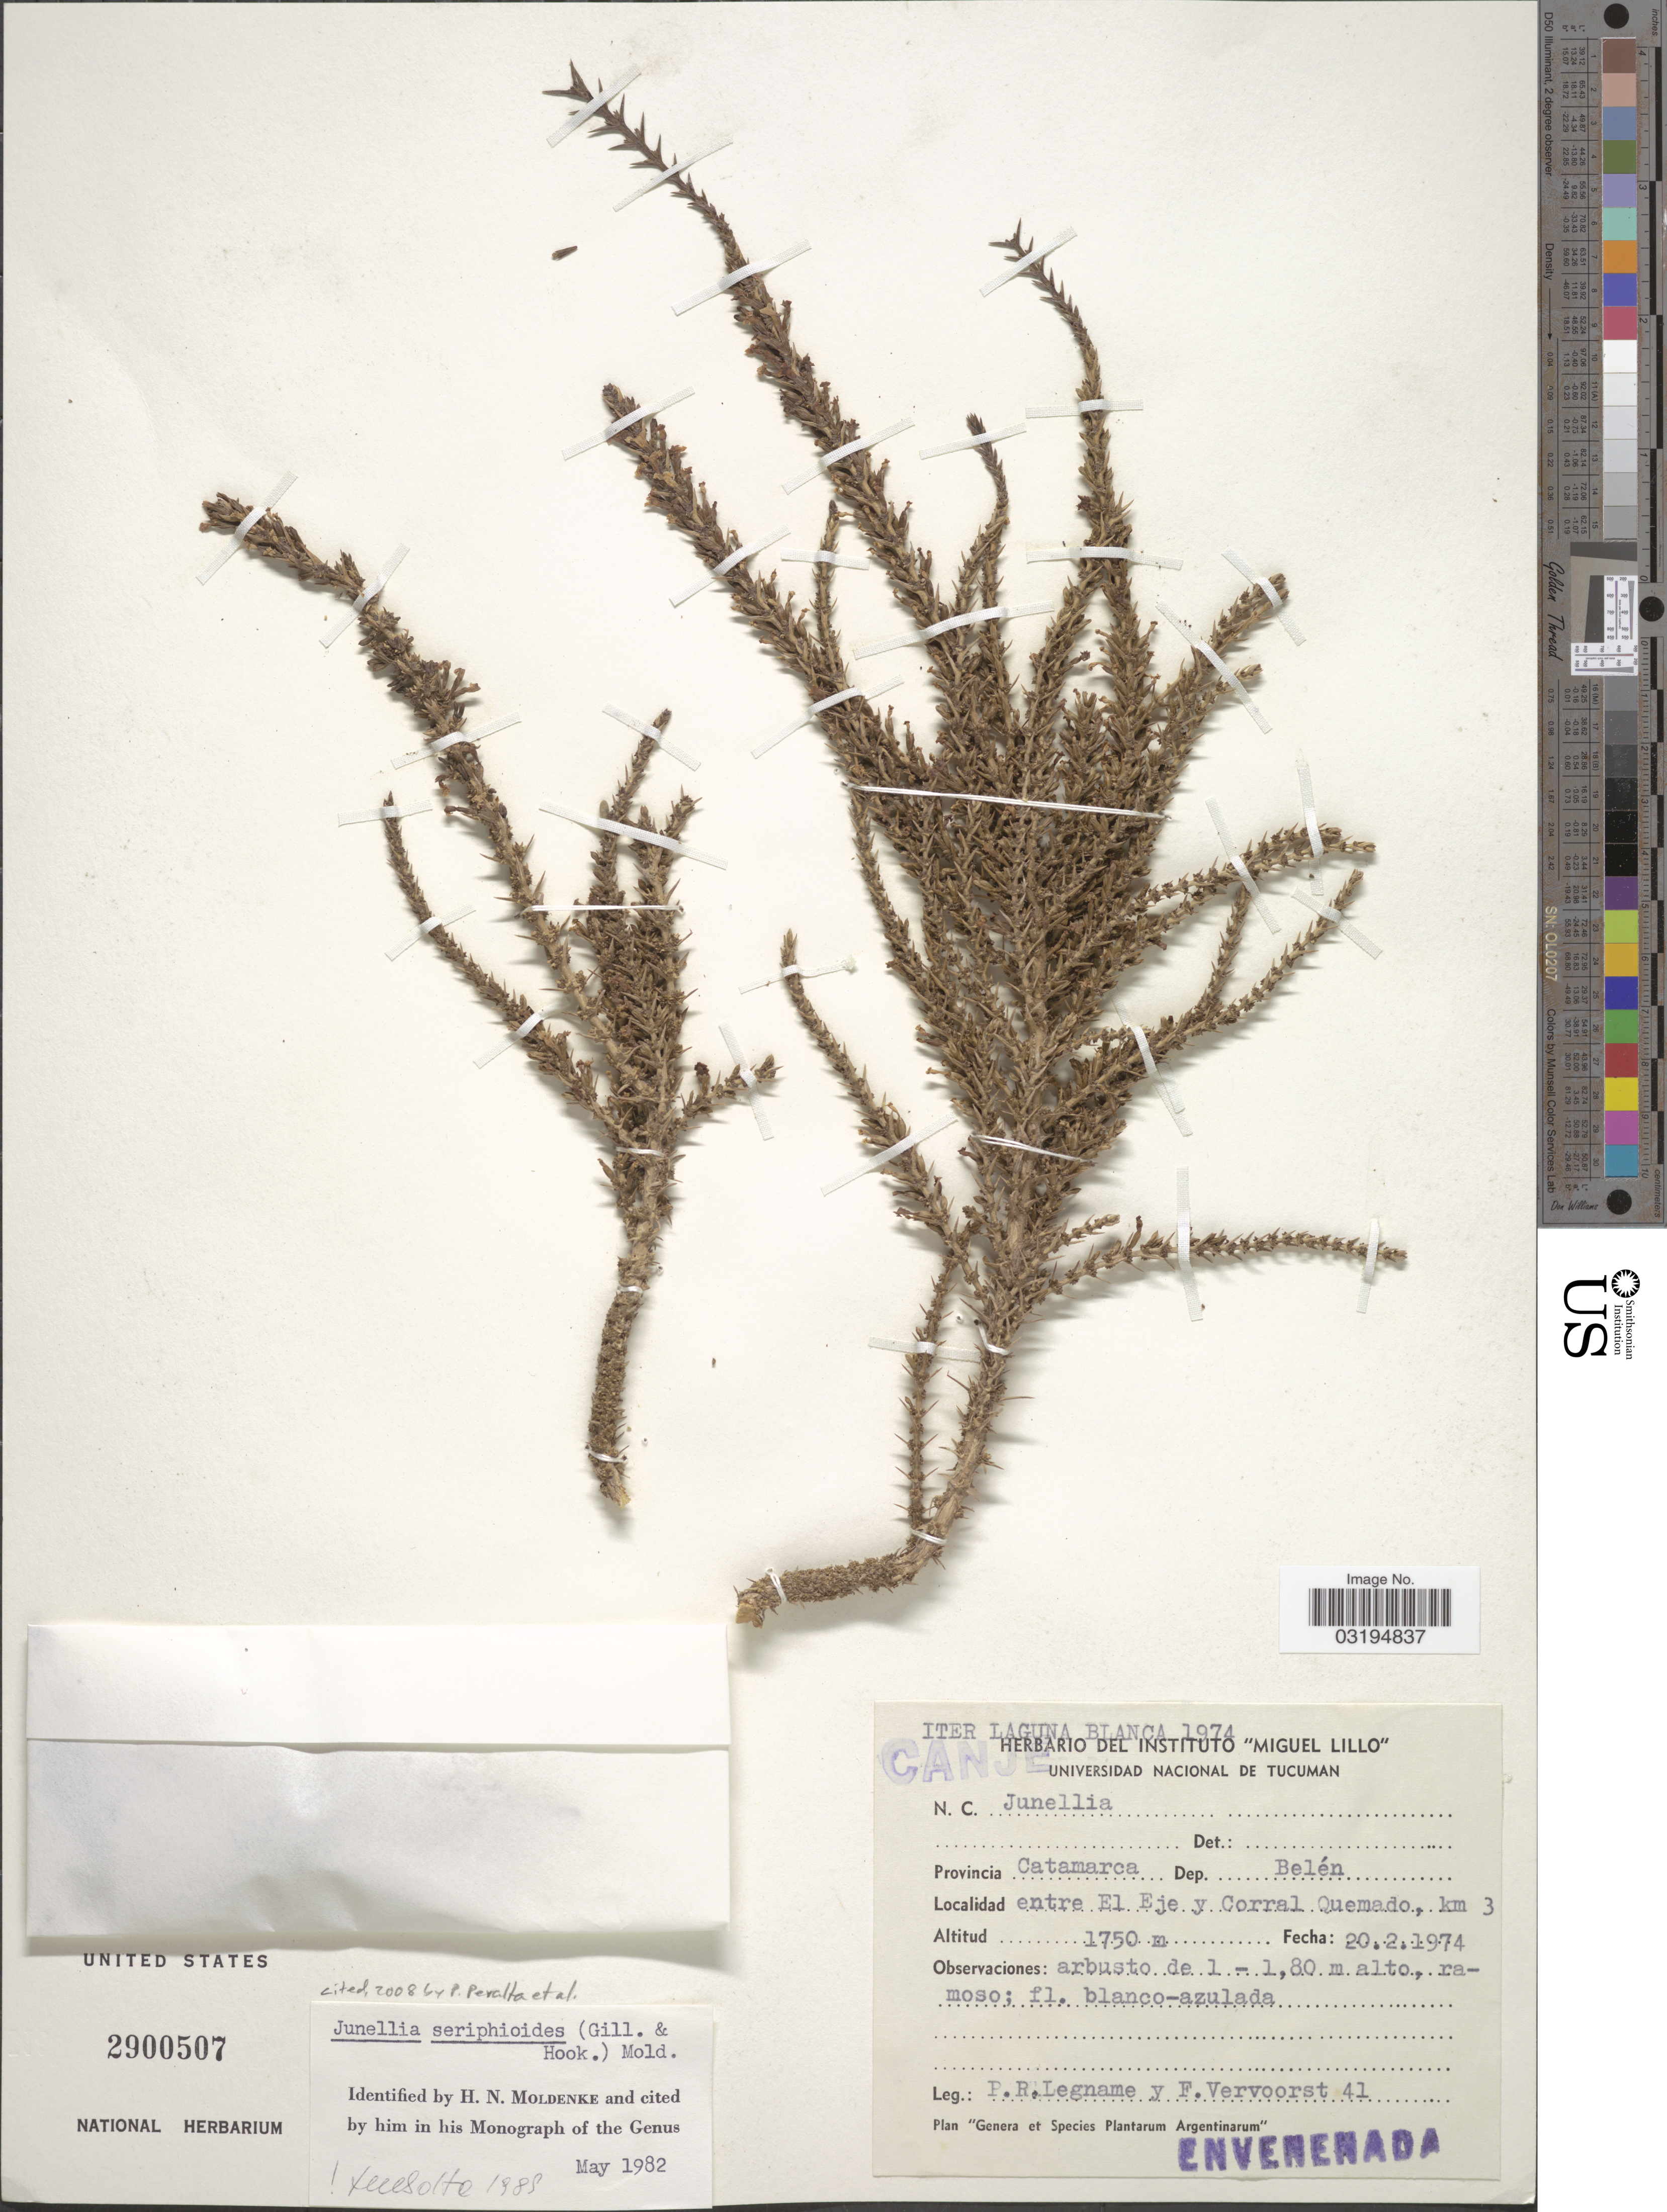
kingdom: Plantae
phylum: Tracheophyta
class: Magnoliopsida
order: Lamiales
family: Verbenaceae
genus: Junellia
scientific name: Junellia seriphioides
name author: (Gillies & Hook.) Moldenke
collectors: P. R. Legname & F. Vervoorst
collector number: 41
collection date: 1974-02-20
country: Argentina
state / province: Catamarca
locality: Dep. Belén. Entre El Eje y Corral Quemado, km 3.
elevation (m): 1750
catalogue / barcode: US 2900507